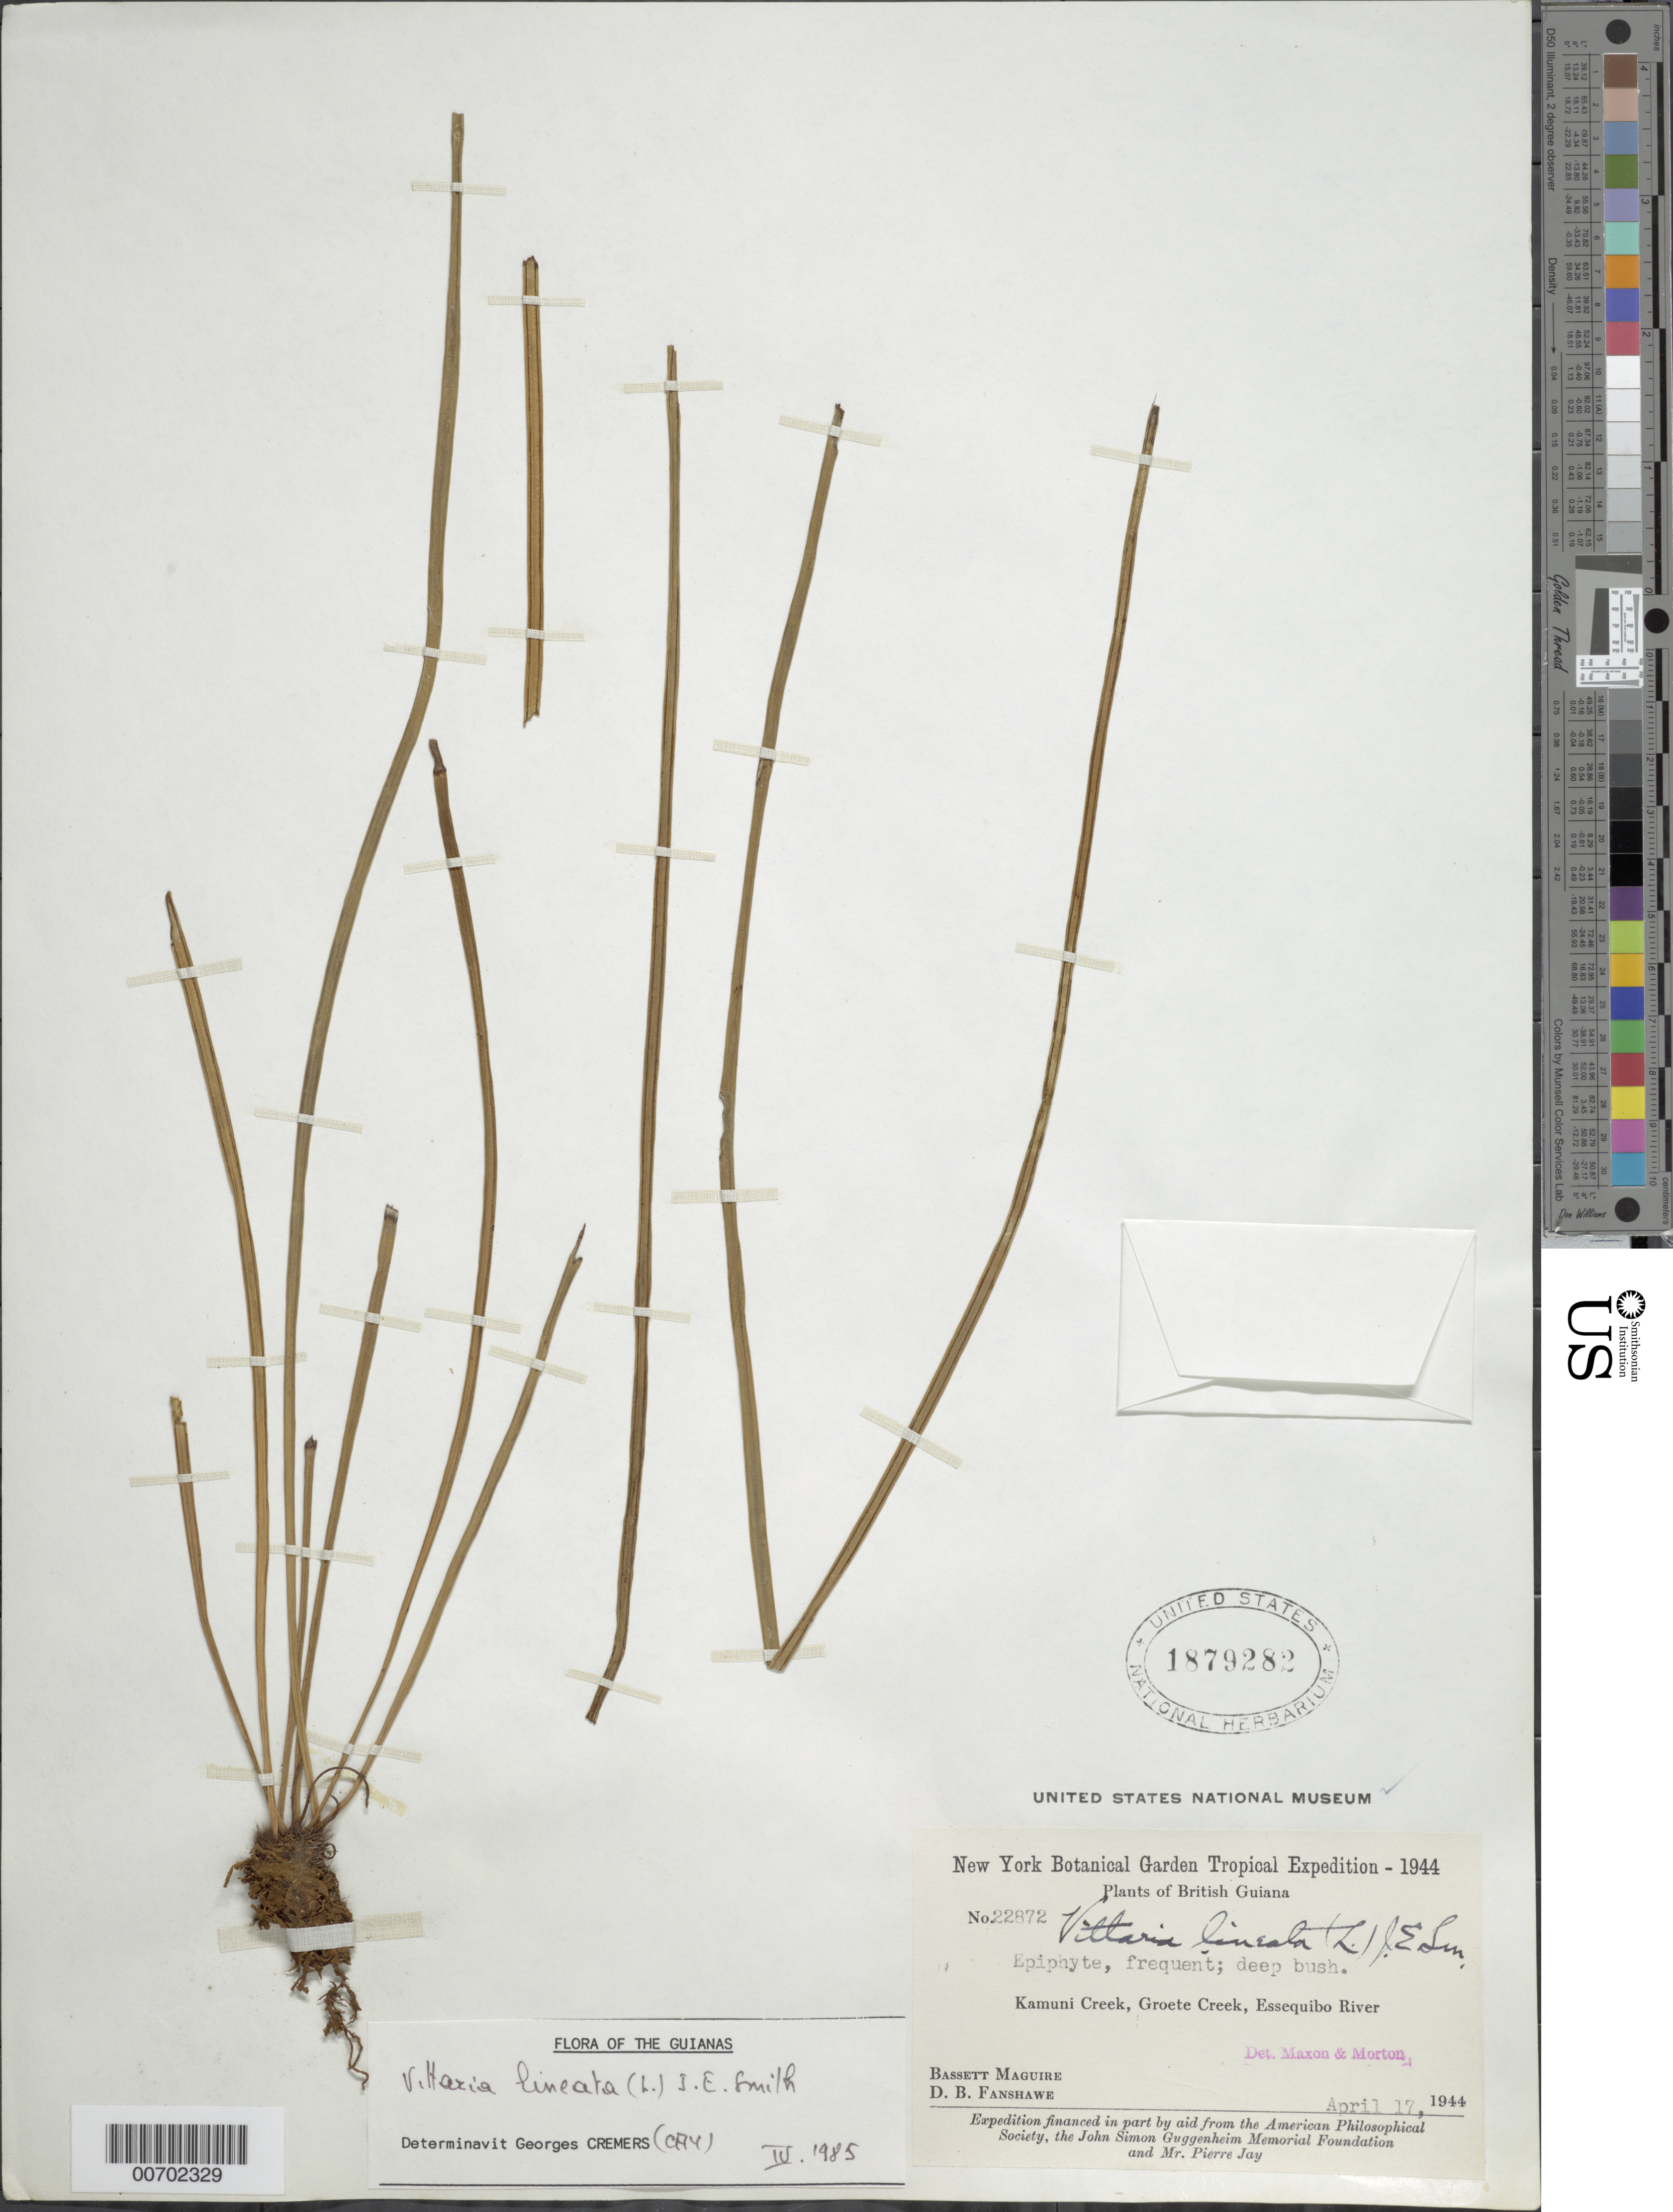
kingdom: Plantae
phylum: Tracheophyta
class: Polypodiopsida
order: Polypodiales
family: Pteridaceae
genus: Vittaria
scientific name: Vittaria lineata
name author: (L.) Sm.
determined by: Cremers, Georges A.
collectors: B. Maguire & D. B. Fanshawe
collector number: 22872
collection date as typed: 17-Apr-44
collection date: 1944-04-17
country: Guyana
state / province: Essequibo Isl-W. Demerara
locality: Kamuni Creek, Groete Creek, Essequibo River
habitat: Deep bush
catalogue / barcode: US 1879282